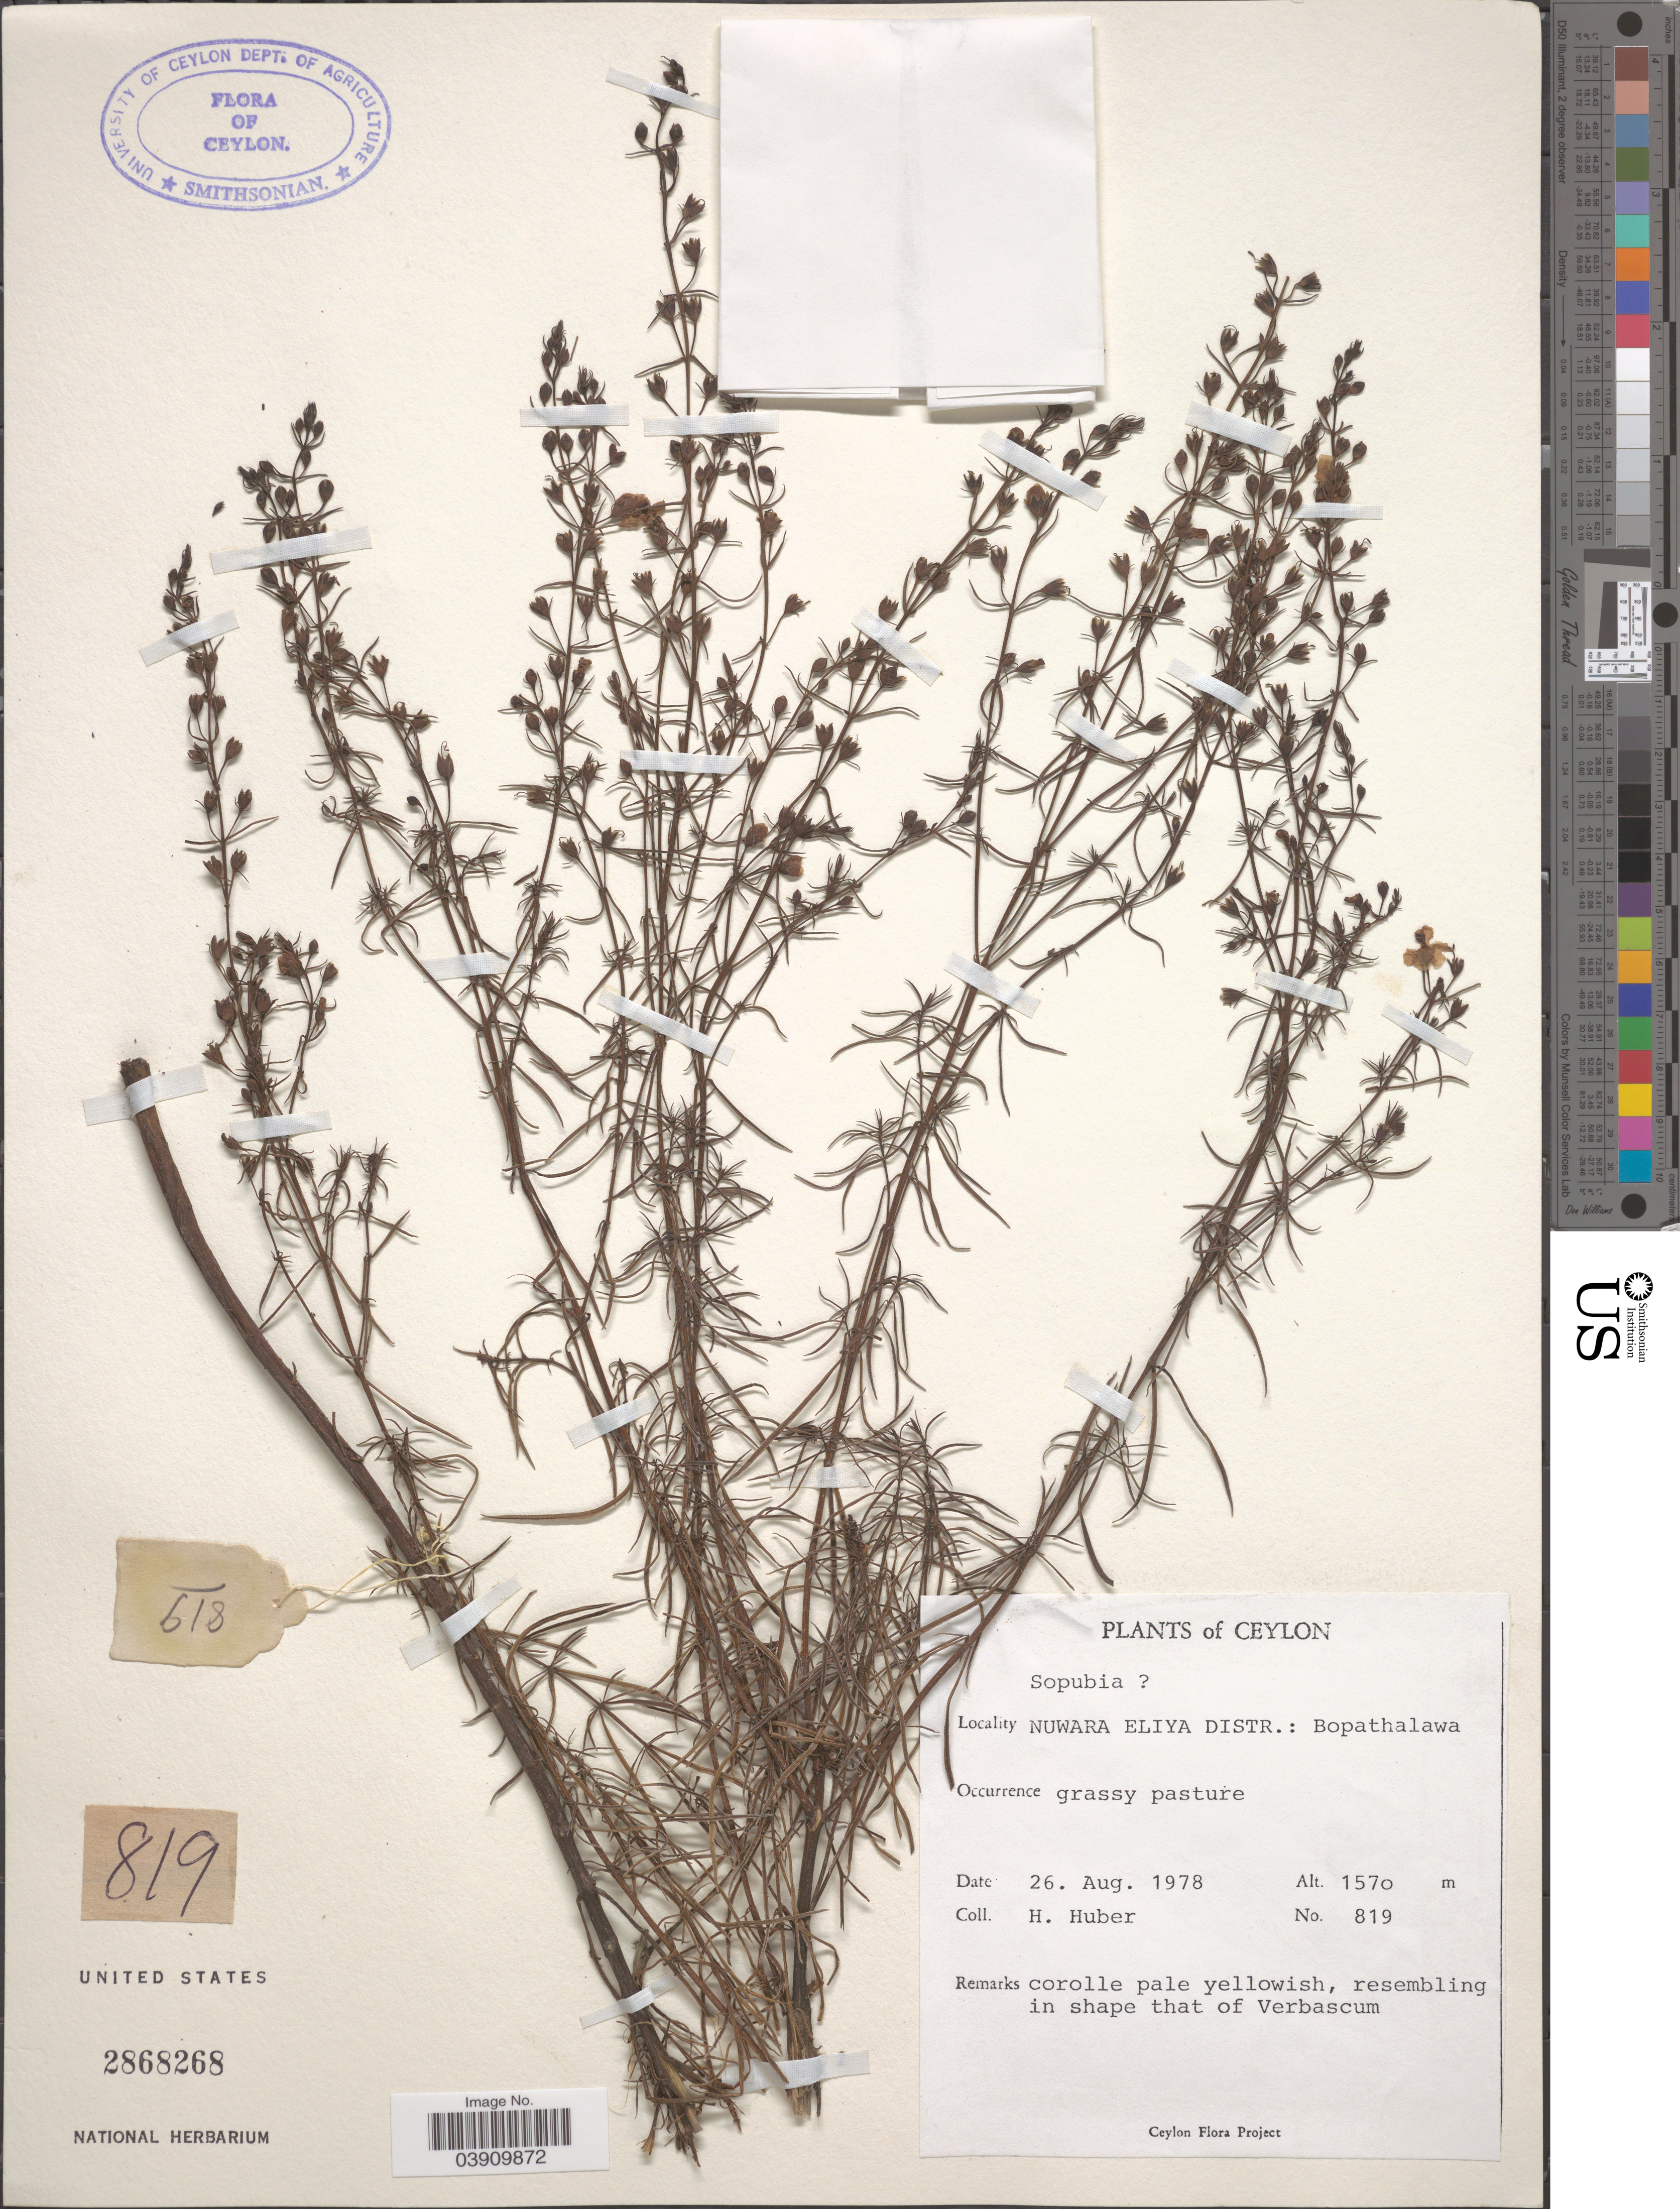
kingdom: Plantae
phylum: Tracheophyta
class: Magnoliopsida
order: Lamiales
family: Orobanchaceae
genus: Sopubia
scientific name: Sopubia sp.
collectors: H. Huber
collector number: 819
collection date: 1978-08-26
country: Sri Lanka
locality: Ceylon. Nuwara Eliya Distr.: Bopathalawa.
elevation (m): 1570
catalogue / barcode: US 2868268